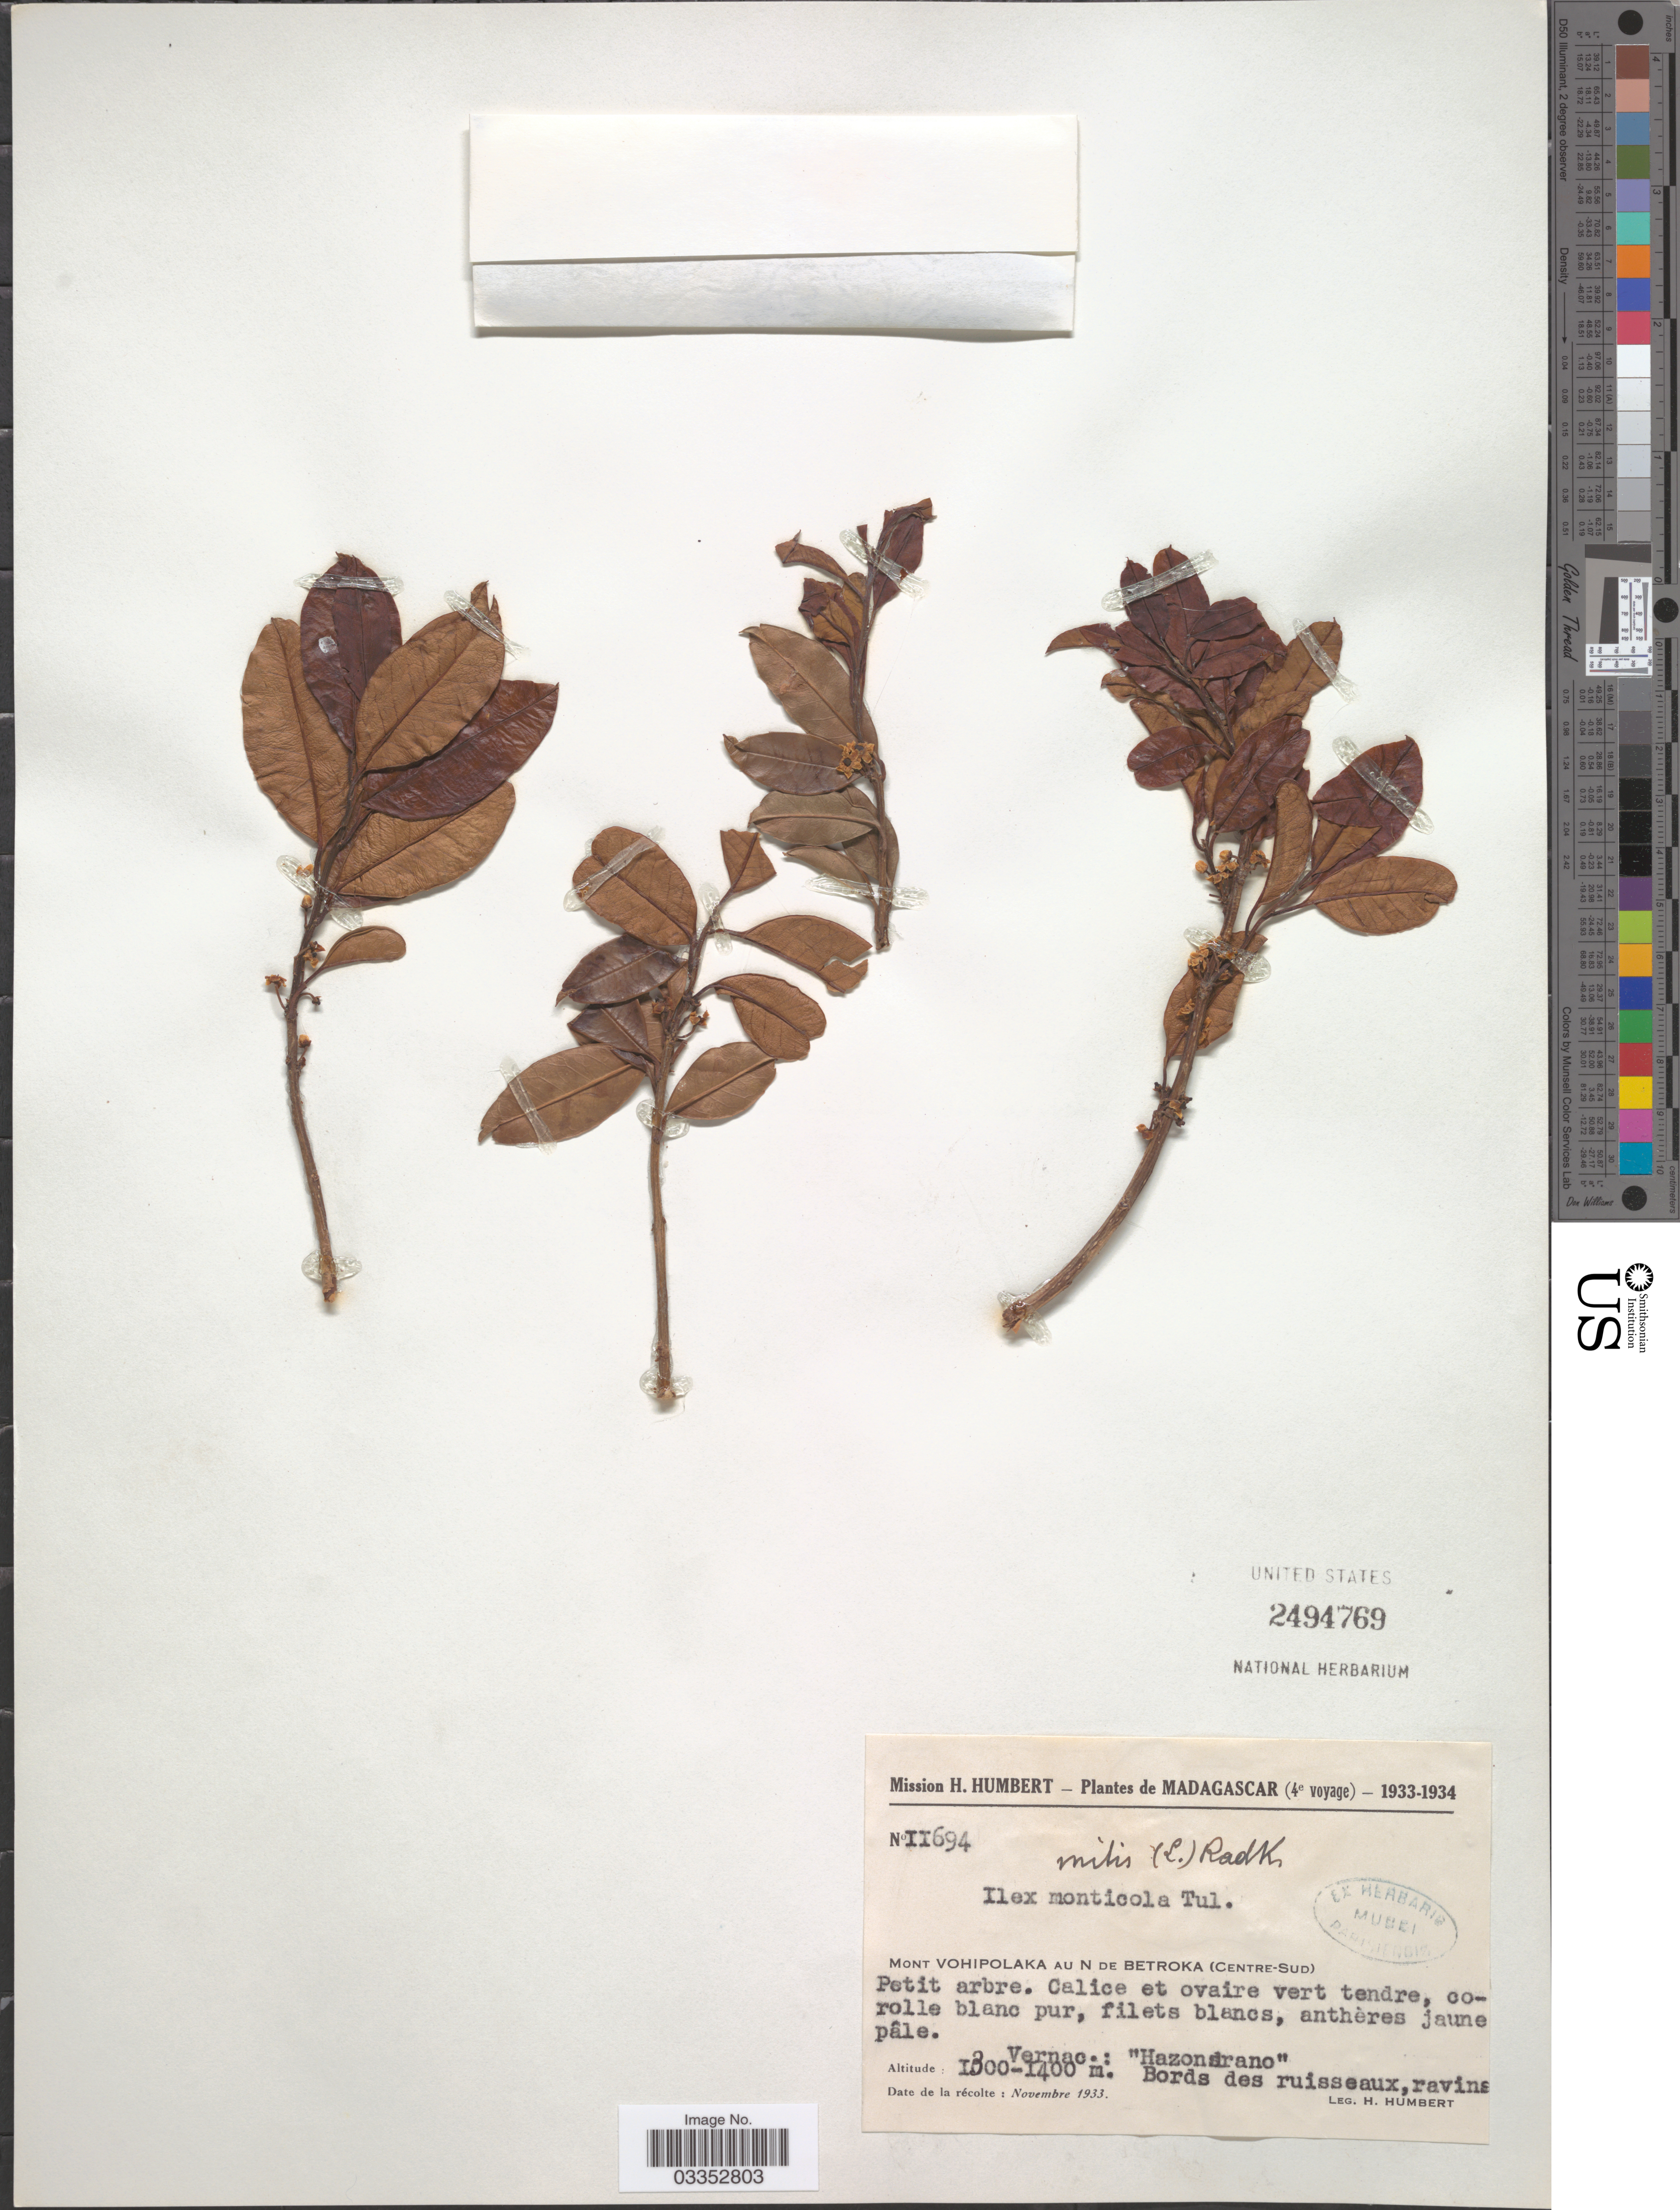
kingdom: Plantae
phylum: Tracheophyta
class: Magnoliopsida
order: Aquifoliales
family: Aquifoliaceae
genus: Ilex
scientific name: Ilex mitis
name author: (L.) Radlk.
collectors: H. Humbert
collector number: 11694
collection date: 1933-11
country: Madagascar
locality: Mont Vohipolaka au N de Betroka (Centre-Sud).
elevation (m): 1300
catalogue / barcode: US 2494769